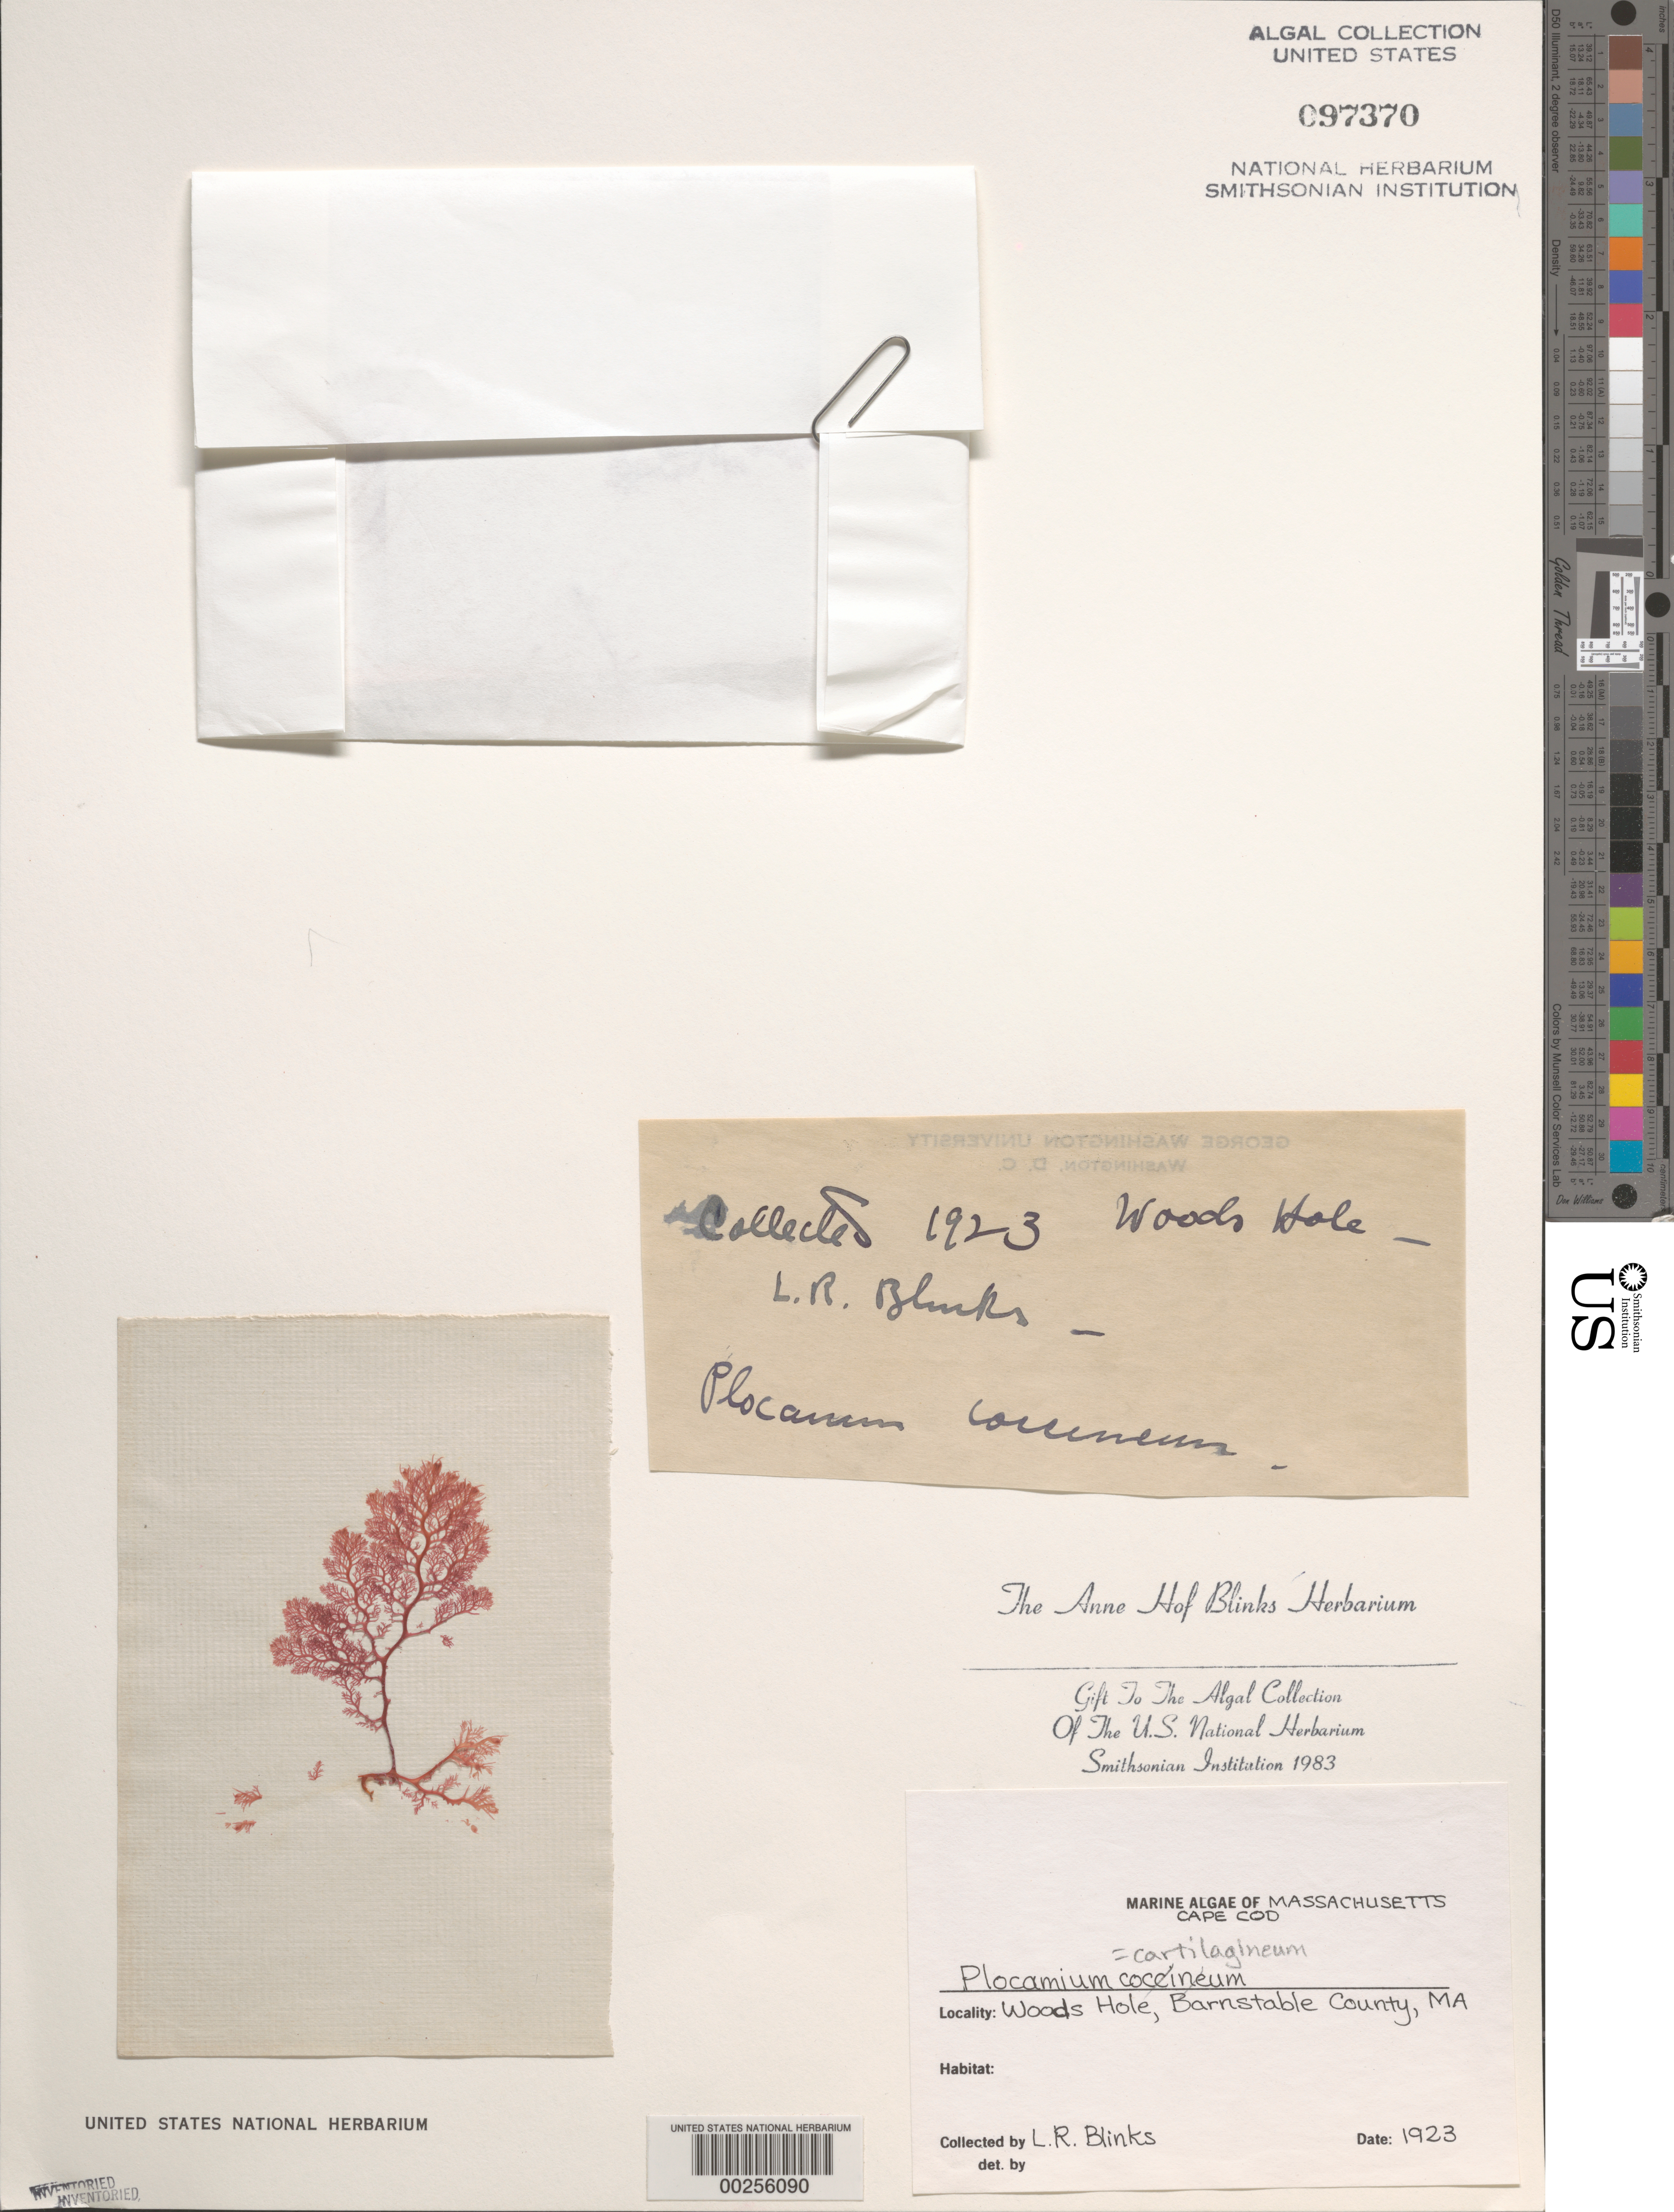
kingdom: Plantae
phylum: Rhodophyta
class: Florideophyceae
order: Plocamiales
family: Plocamiaceae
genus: Plocamium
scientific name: Plocamium cartilagineum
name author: (L.) P.S. Dixon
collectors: L. Blinks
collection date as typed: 1923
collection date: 1923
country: United States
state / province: Massachusetts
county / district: Barnstable County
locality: Woods Hole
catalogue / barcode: US 97370